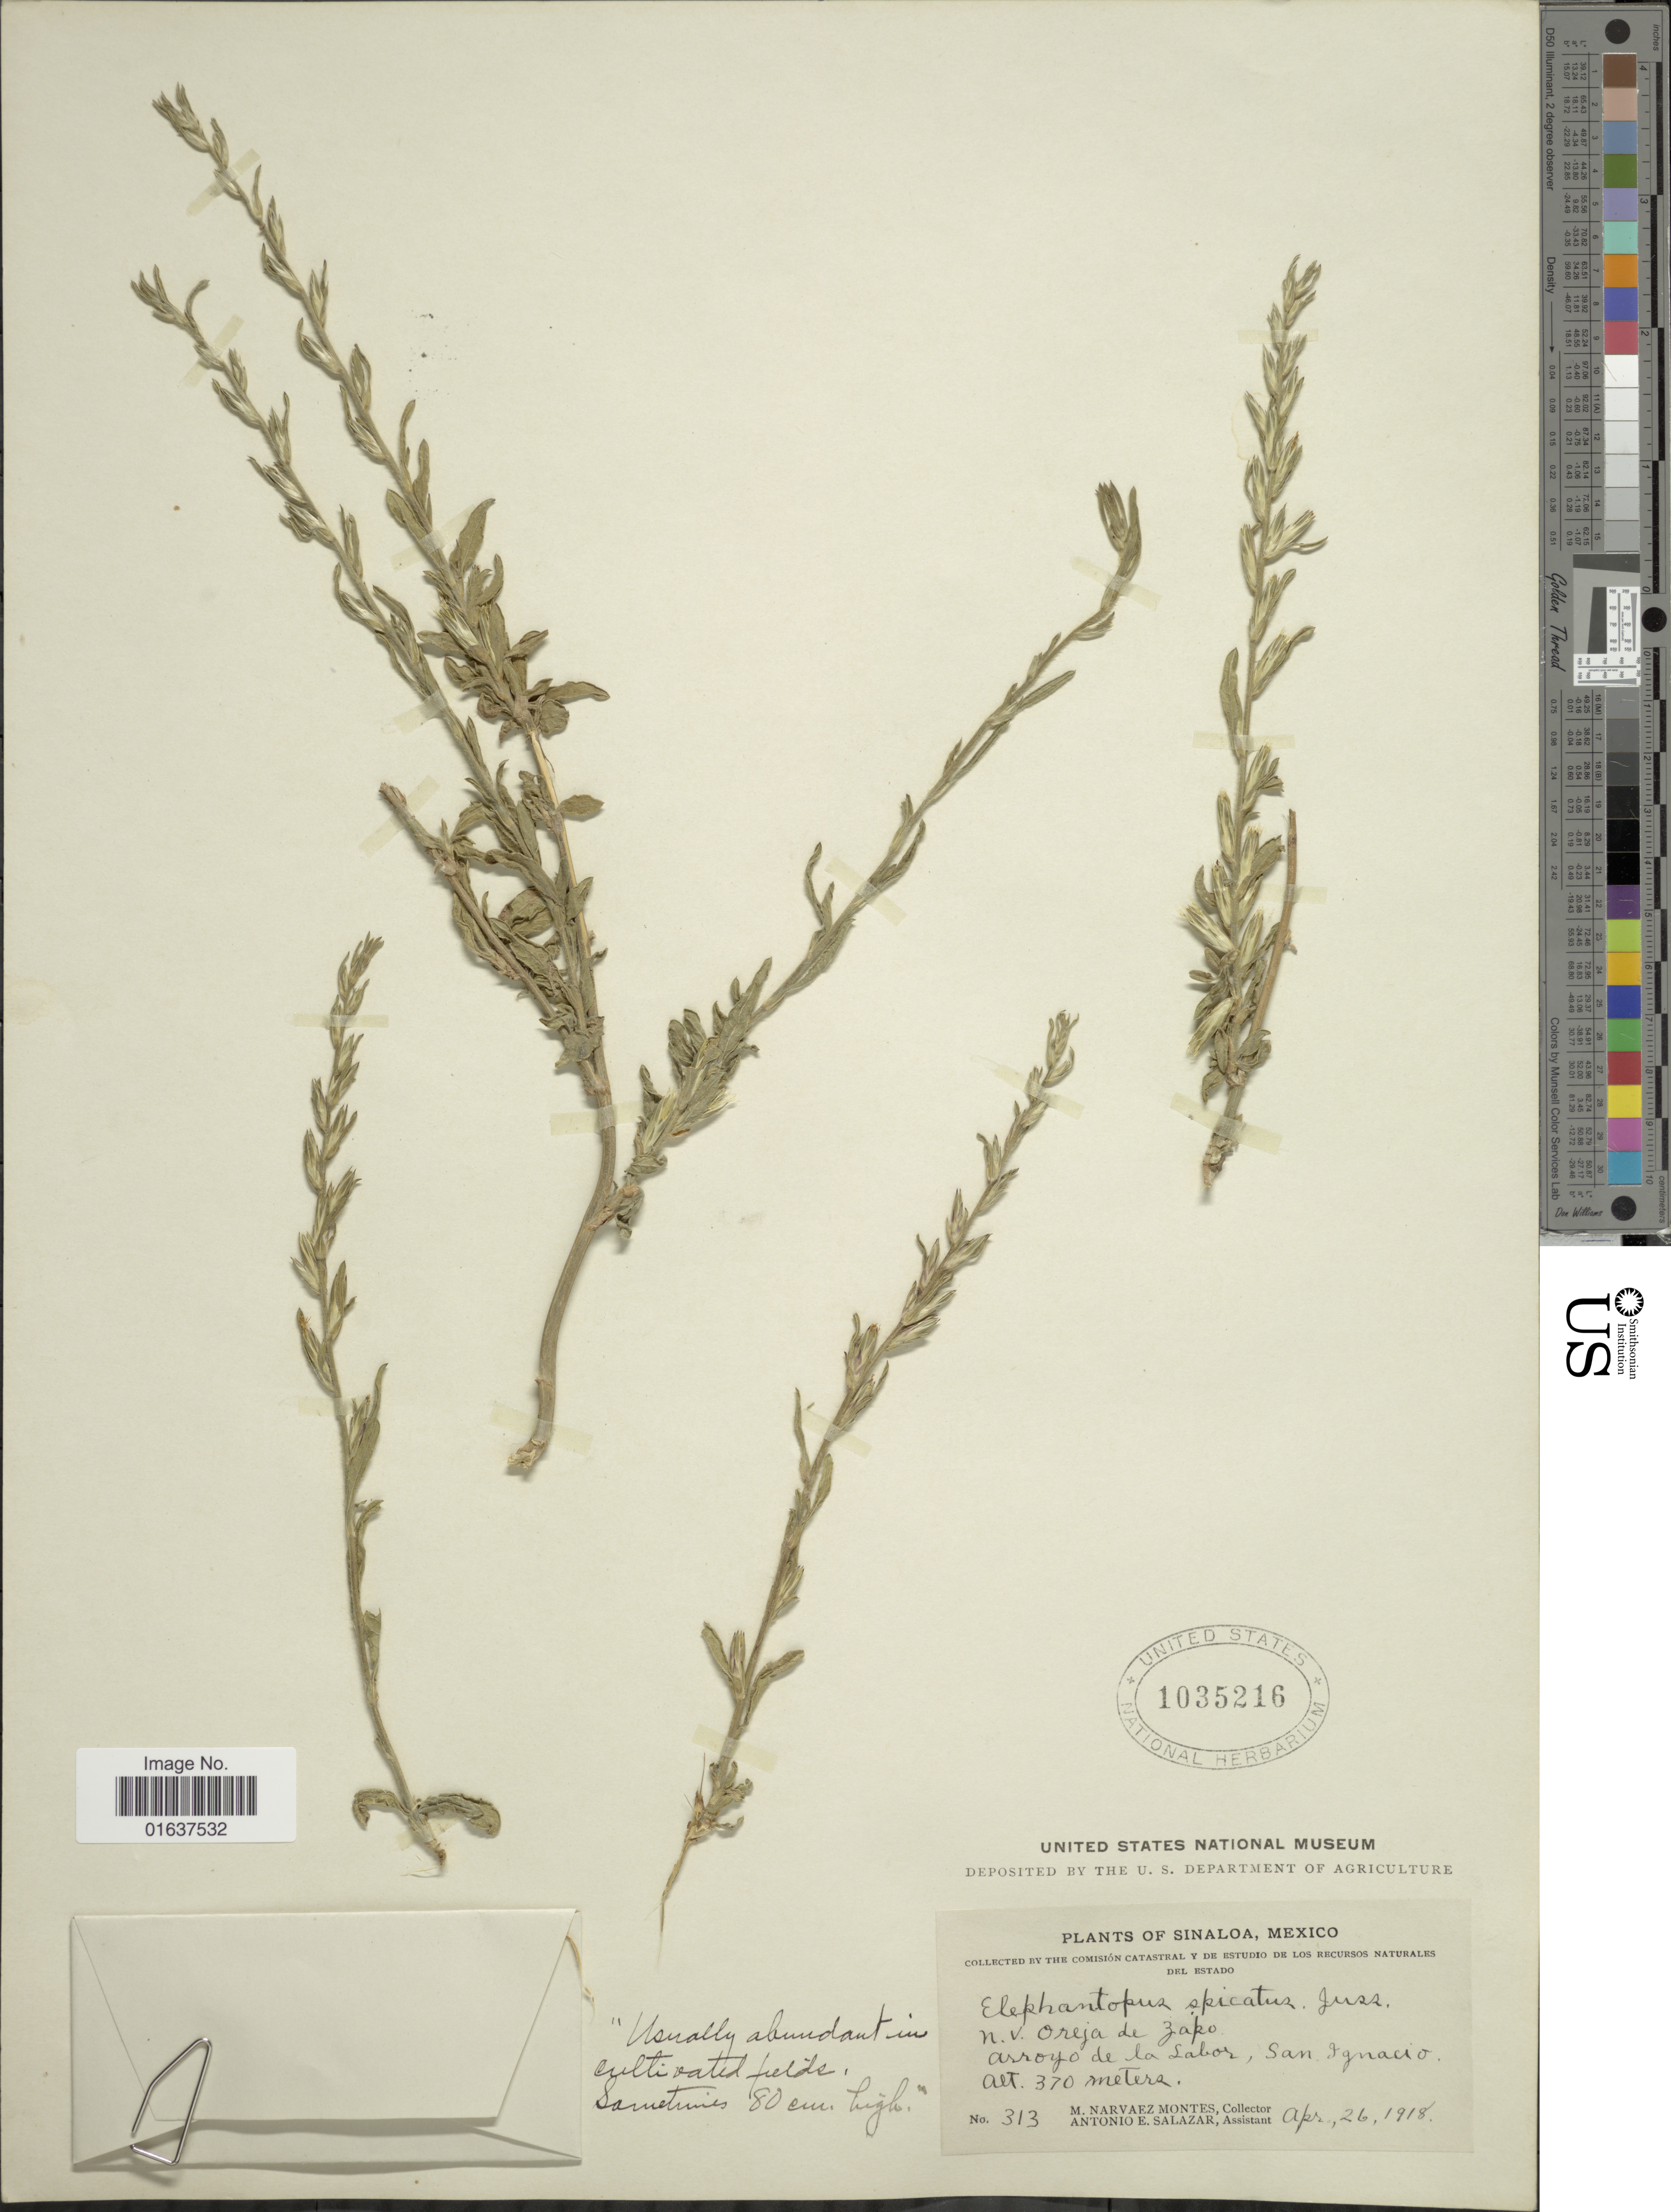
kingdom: Plantae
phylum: Tracheophyta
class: Magnoliopsida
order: Asterales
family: Asteraceae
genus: Pseudelephantopus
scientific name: Pseudelephantopus spicatus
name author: (Juss. ex Aubl.) C.F. Baker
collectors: M. Navarez Montes & A. E. Salazar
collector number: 313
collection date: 1918-04-26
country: Mexico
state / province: Sinaloa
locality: N.V. Oreja de Zapo. Arroyo de la Labor, San Ignacio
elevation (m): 370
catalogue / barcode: US 1035216